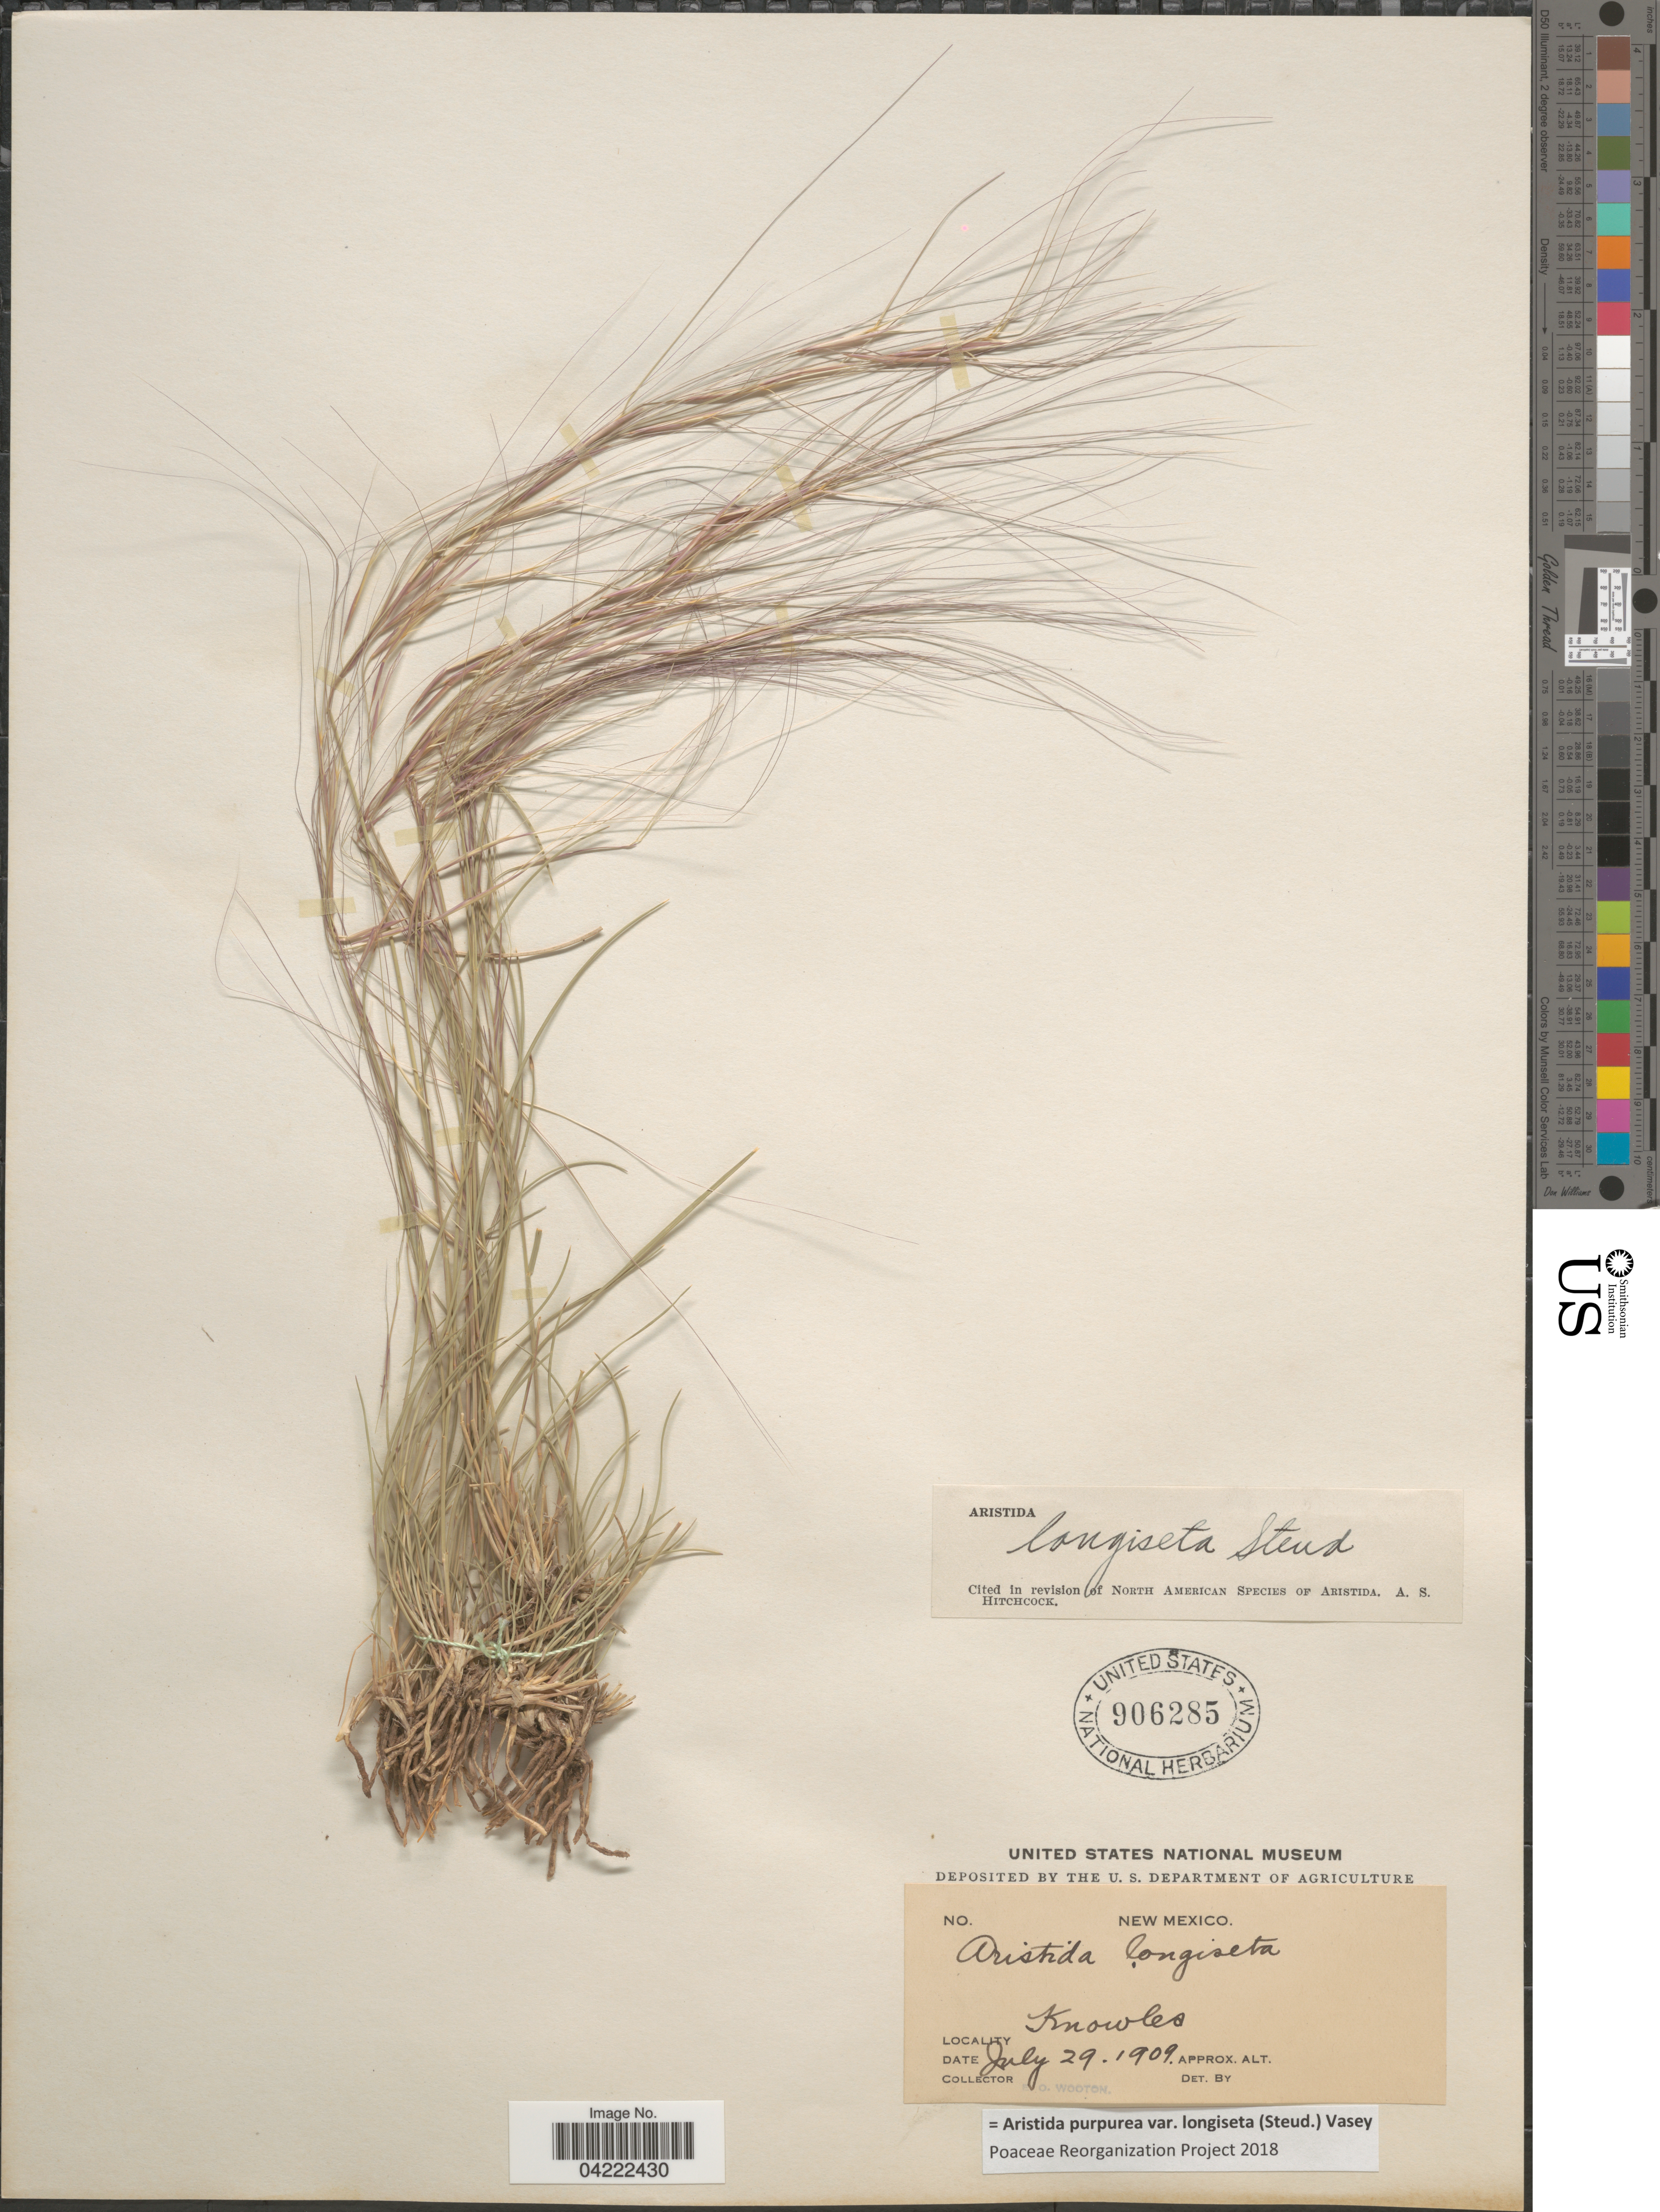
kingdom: Plantae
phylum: Tracheophyta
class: Liliopsida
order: Poales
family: Poaceae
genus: Aristida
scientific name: Aristida purpurea var. longiseta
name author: (Steud.) Vasey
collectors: E. O. Wooton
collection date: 1909-07-29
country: United States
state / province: New Mexico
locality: Knowles.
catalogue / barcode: US 906285